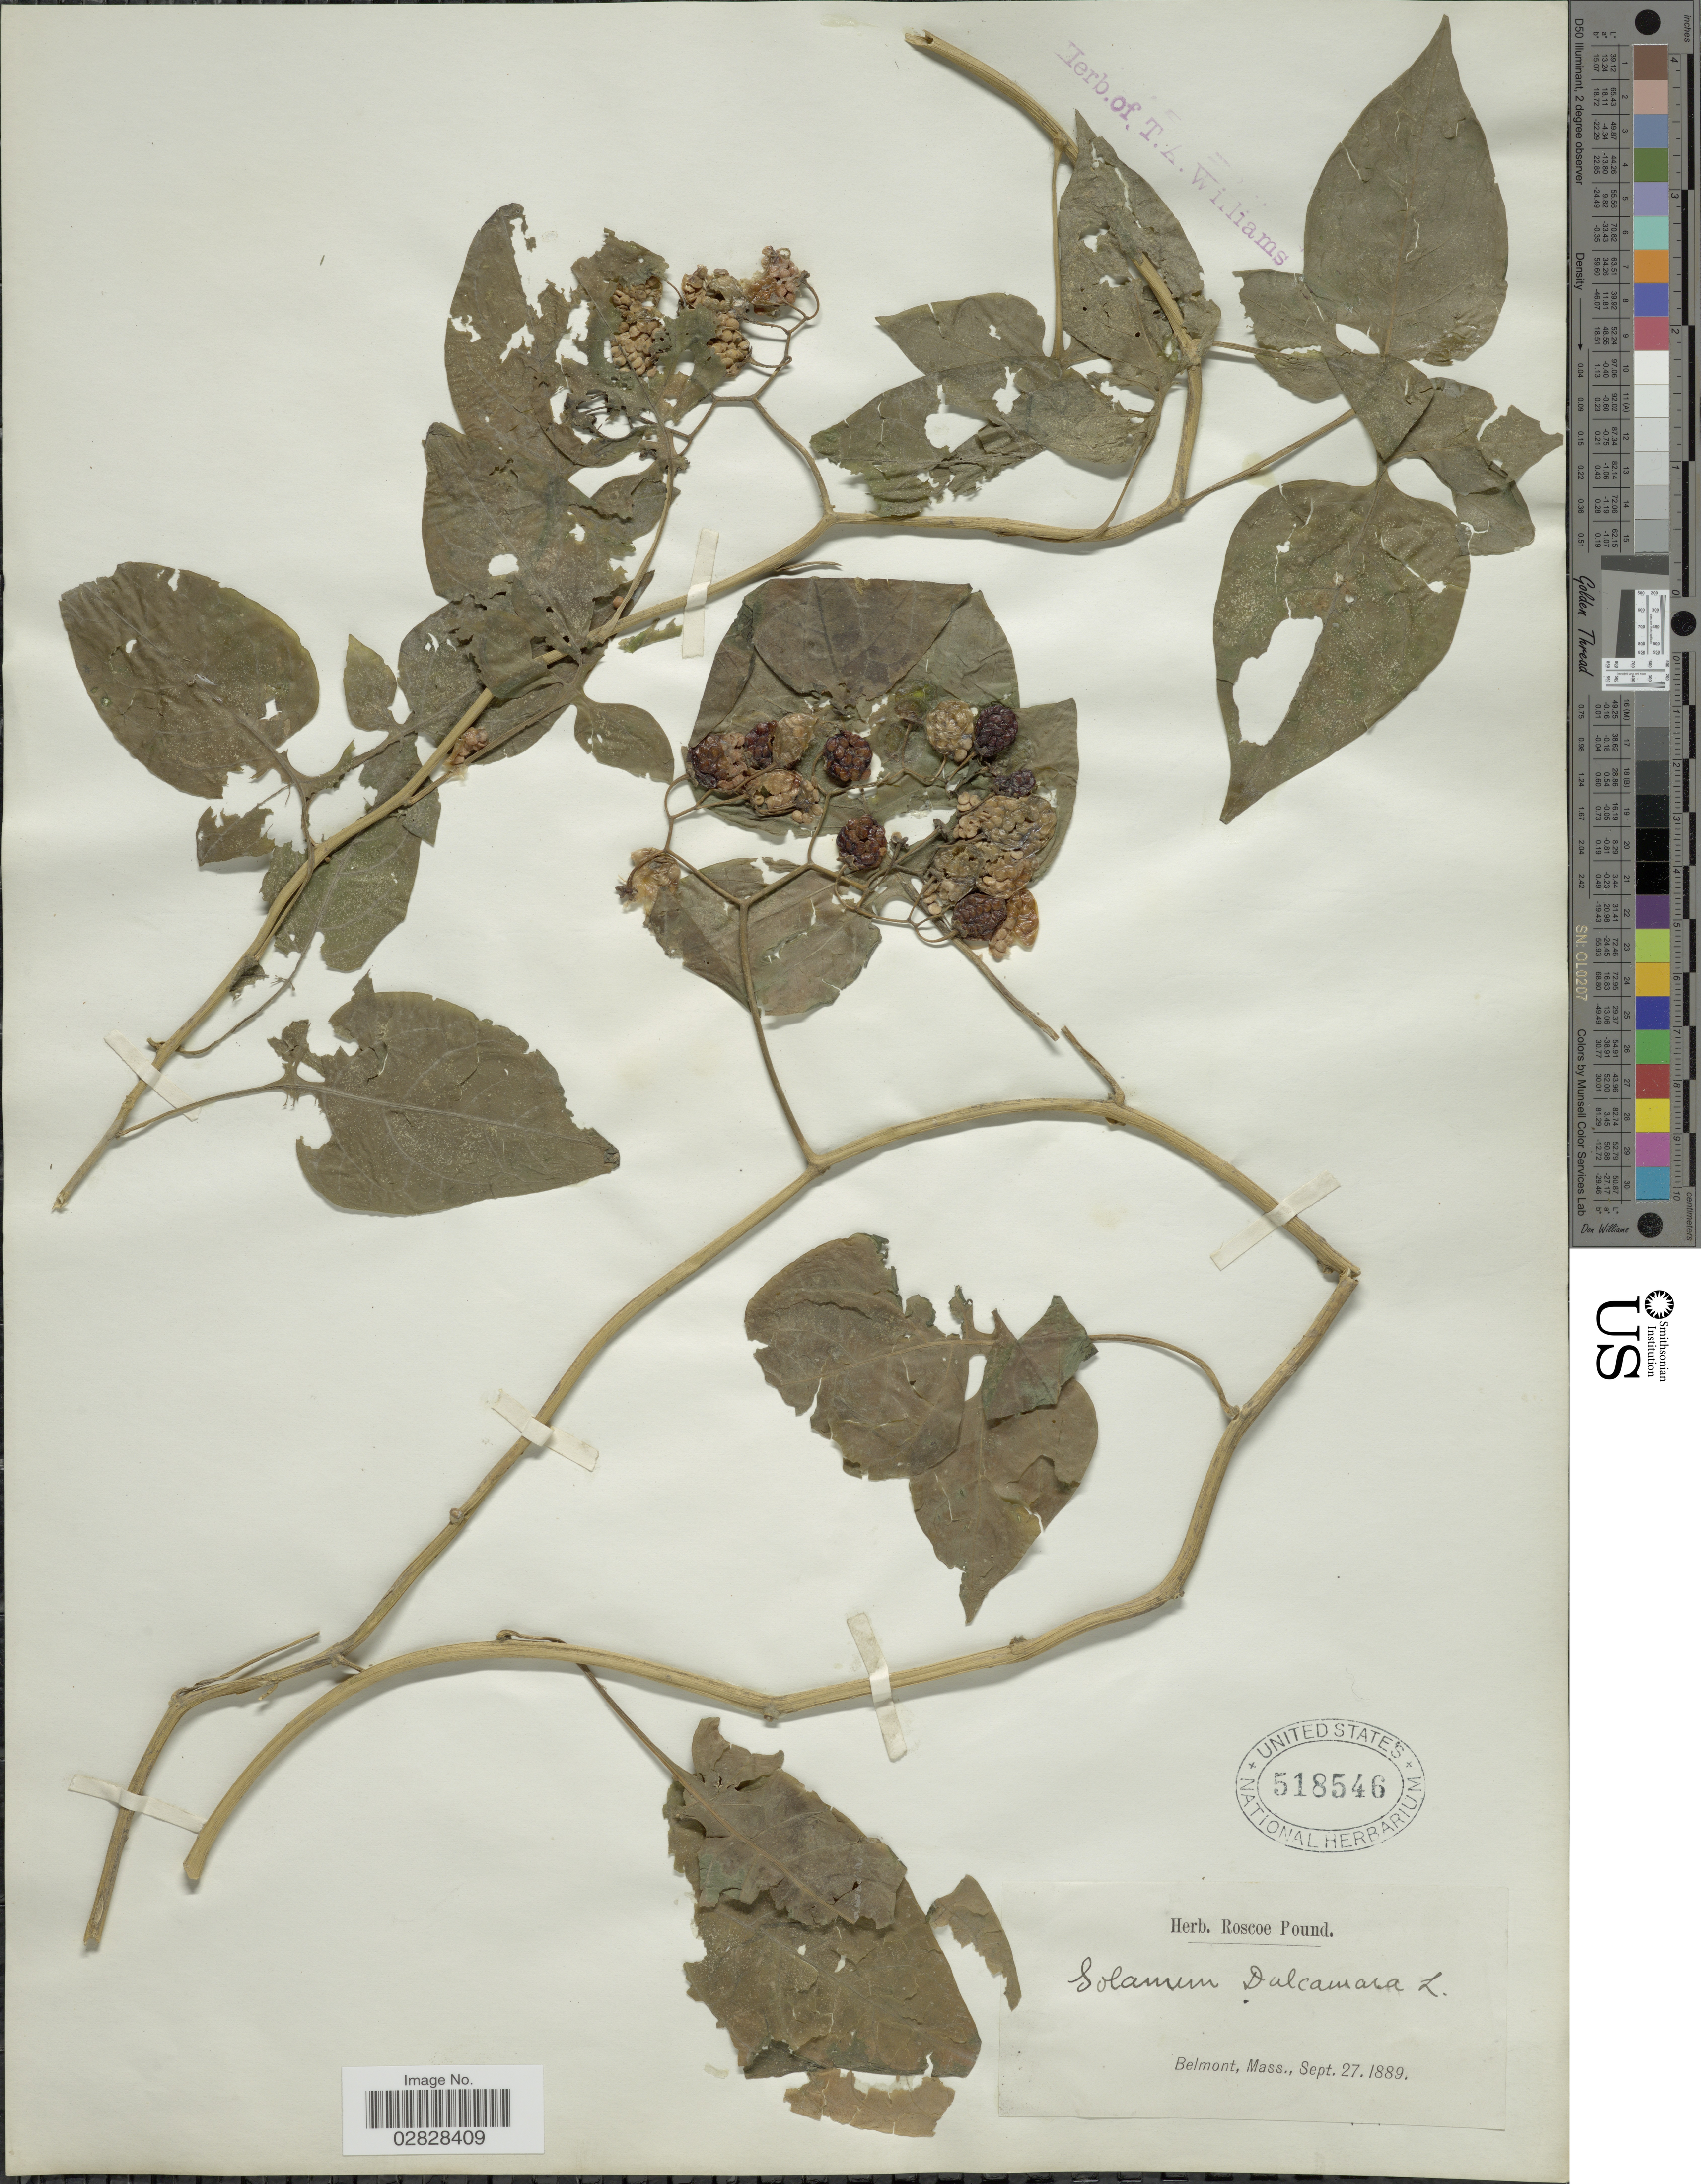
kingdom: Plantae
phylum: Tracheophyta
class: Magnoliopsida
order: Solanales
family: Solanaceae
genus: Solanum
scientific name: Solanum dulcamara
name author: L.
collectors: ex herb. Roscoe Pound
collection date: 1889-09-27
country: United States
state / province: Massachusetts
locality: Belmont.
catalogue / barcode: US 518546